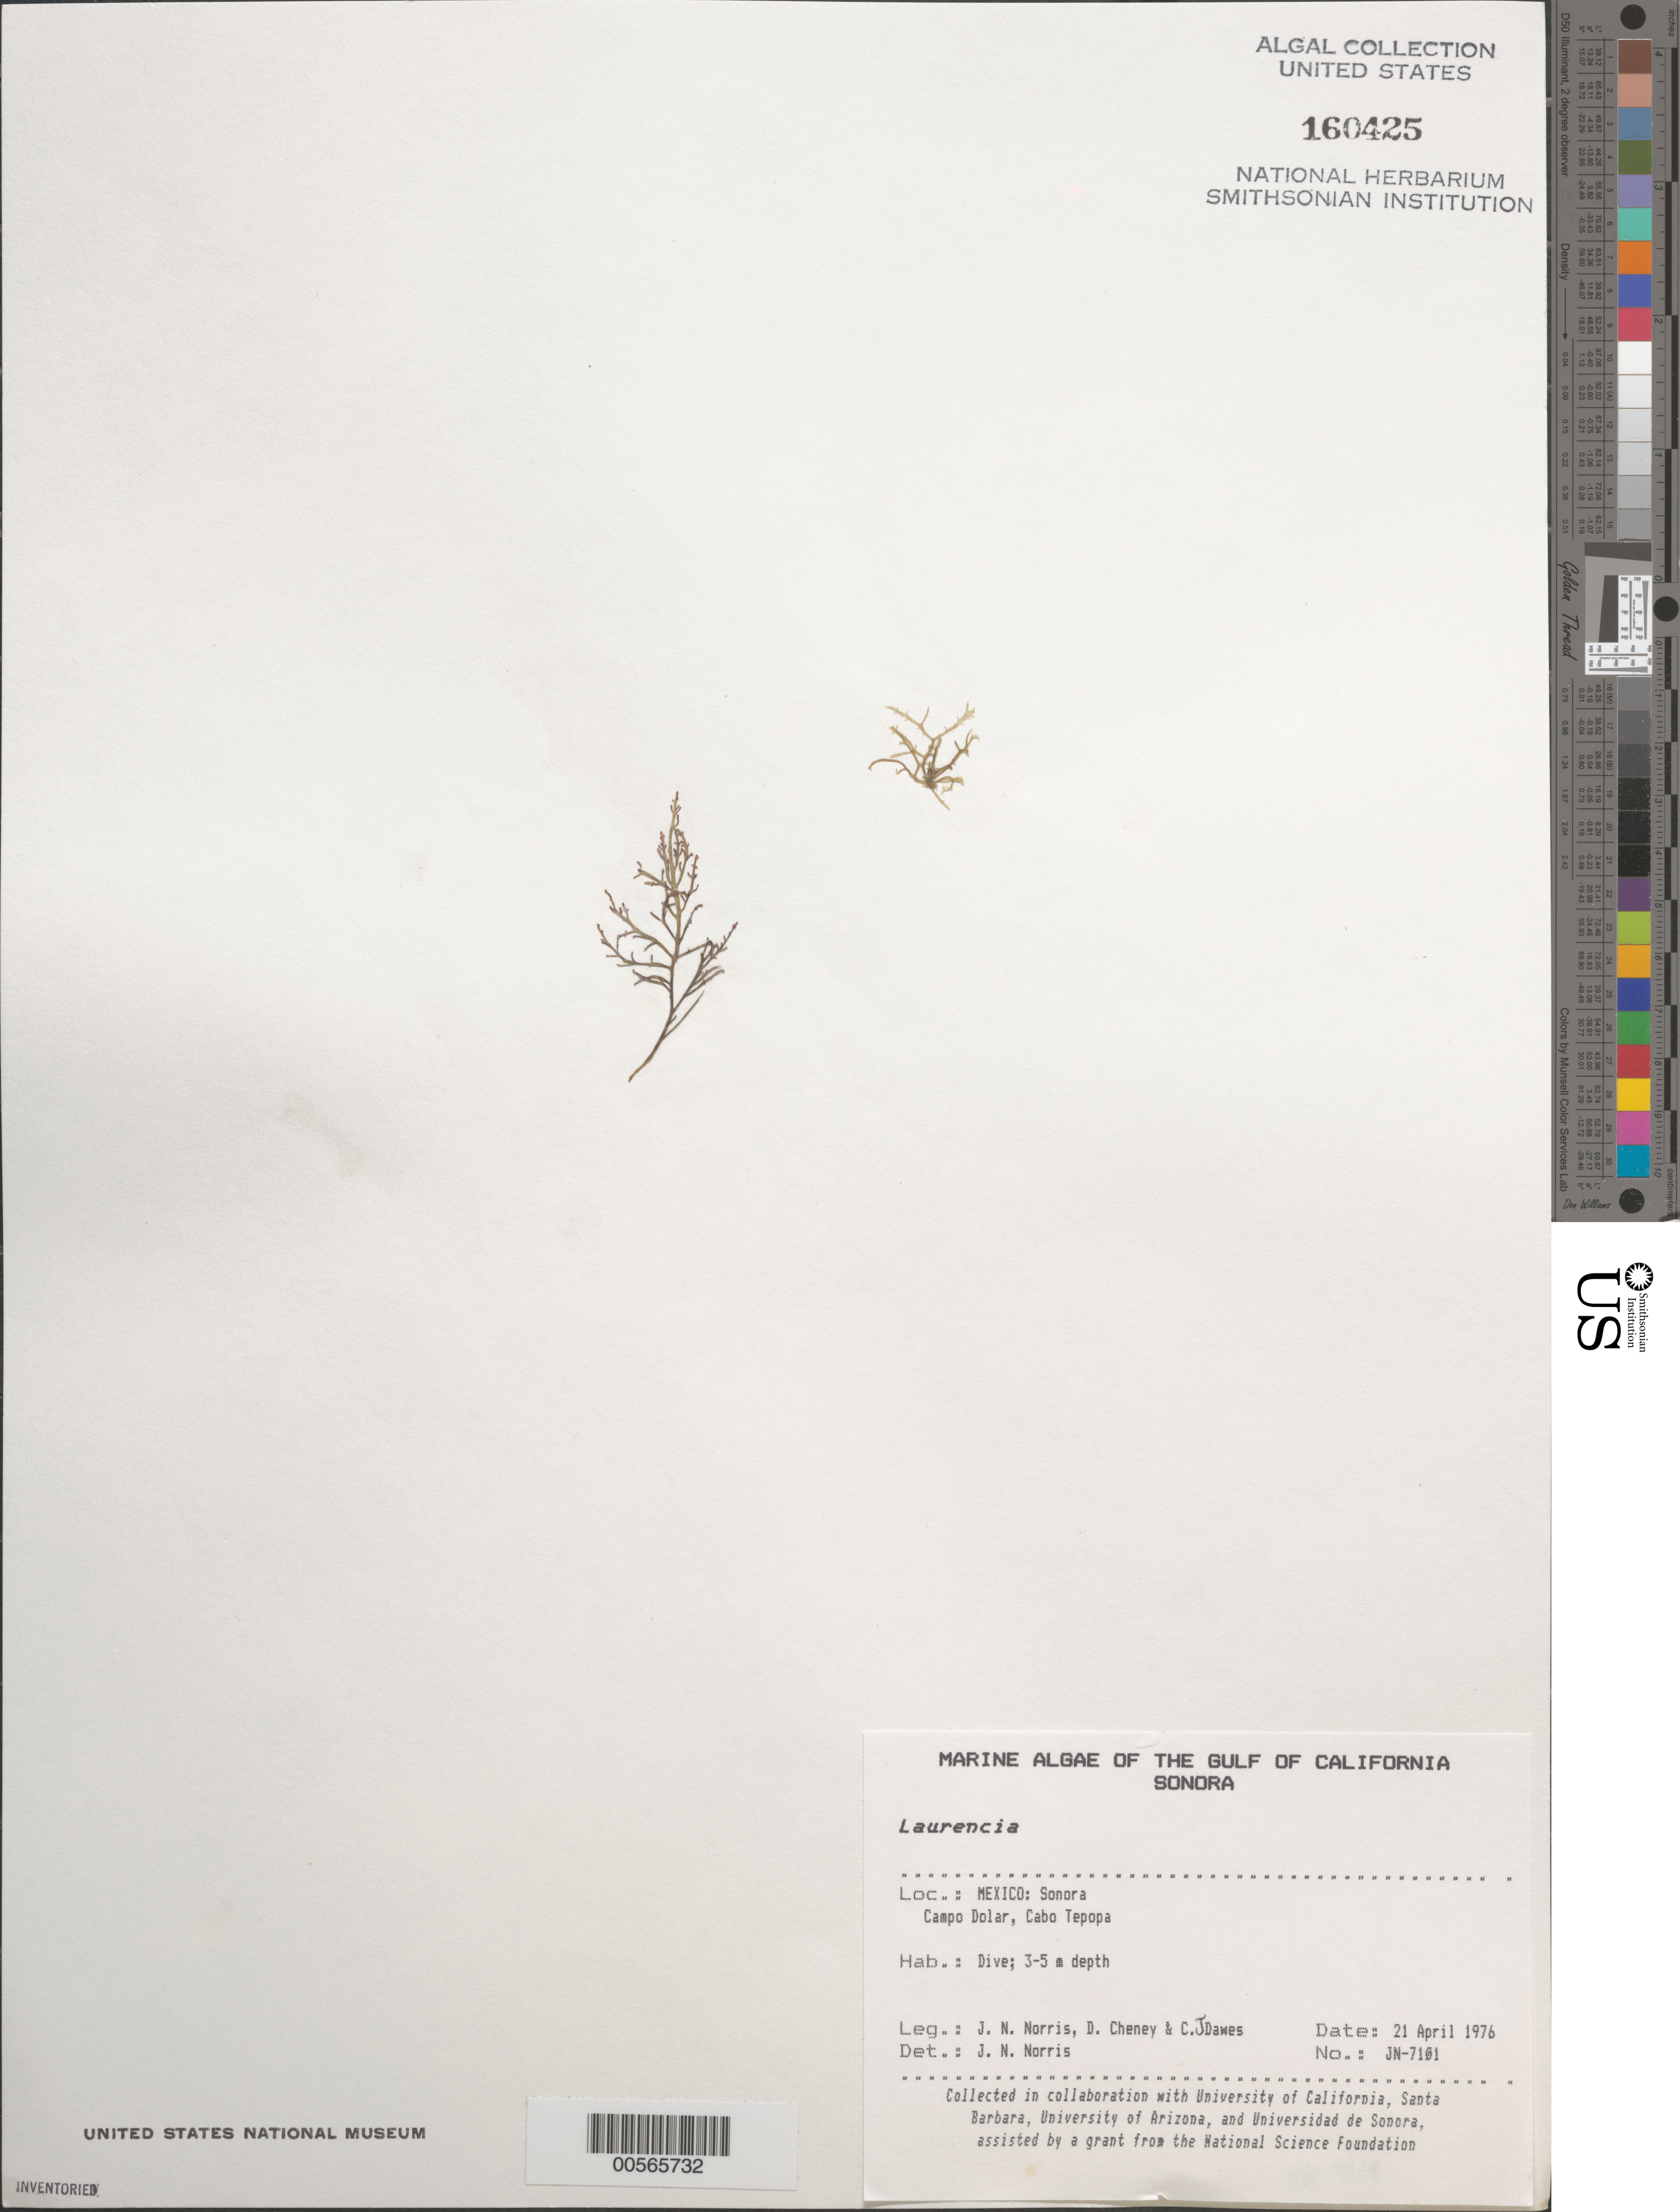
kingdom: Plantae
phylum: Rhodophyta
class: Florideophyceae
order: Ceramiales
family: Rhodomelaceae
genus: Laurencia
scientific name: Laurencia sp.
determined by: Norris, James N.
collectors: J. N. Norris, D. Cheney & C. Dawes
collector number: JN-7101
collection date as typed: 21 Apr 1976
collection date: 1976-04-21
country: Mexico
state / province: Sonora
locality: Campo Dolar, Cabo Tepopa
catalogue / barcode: US 160425